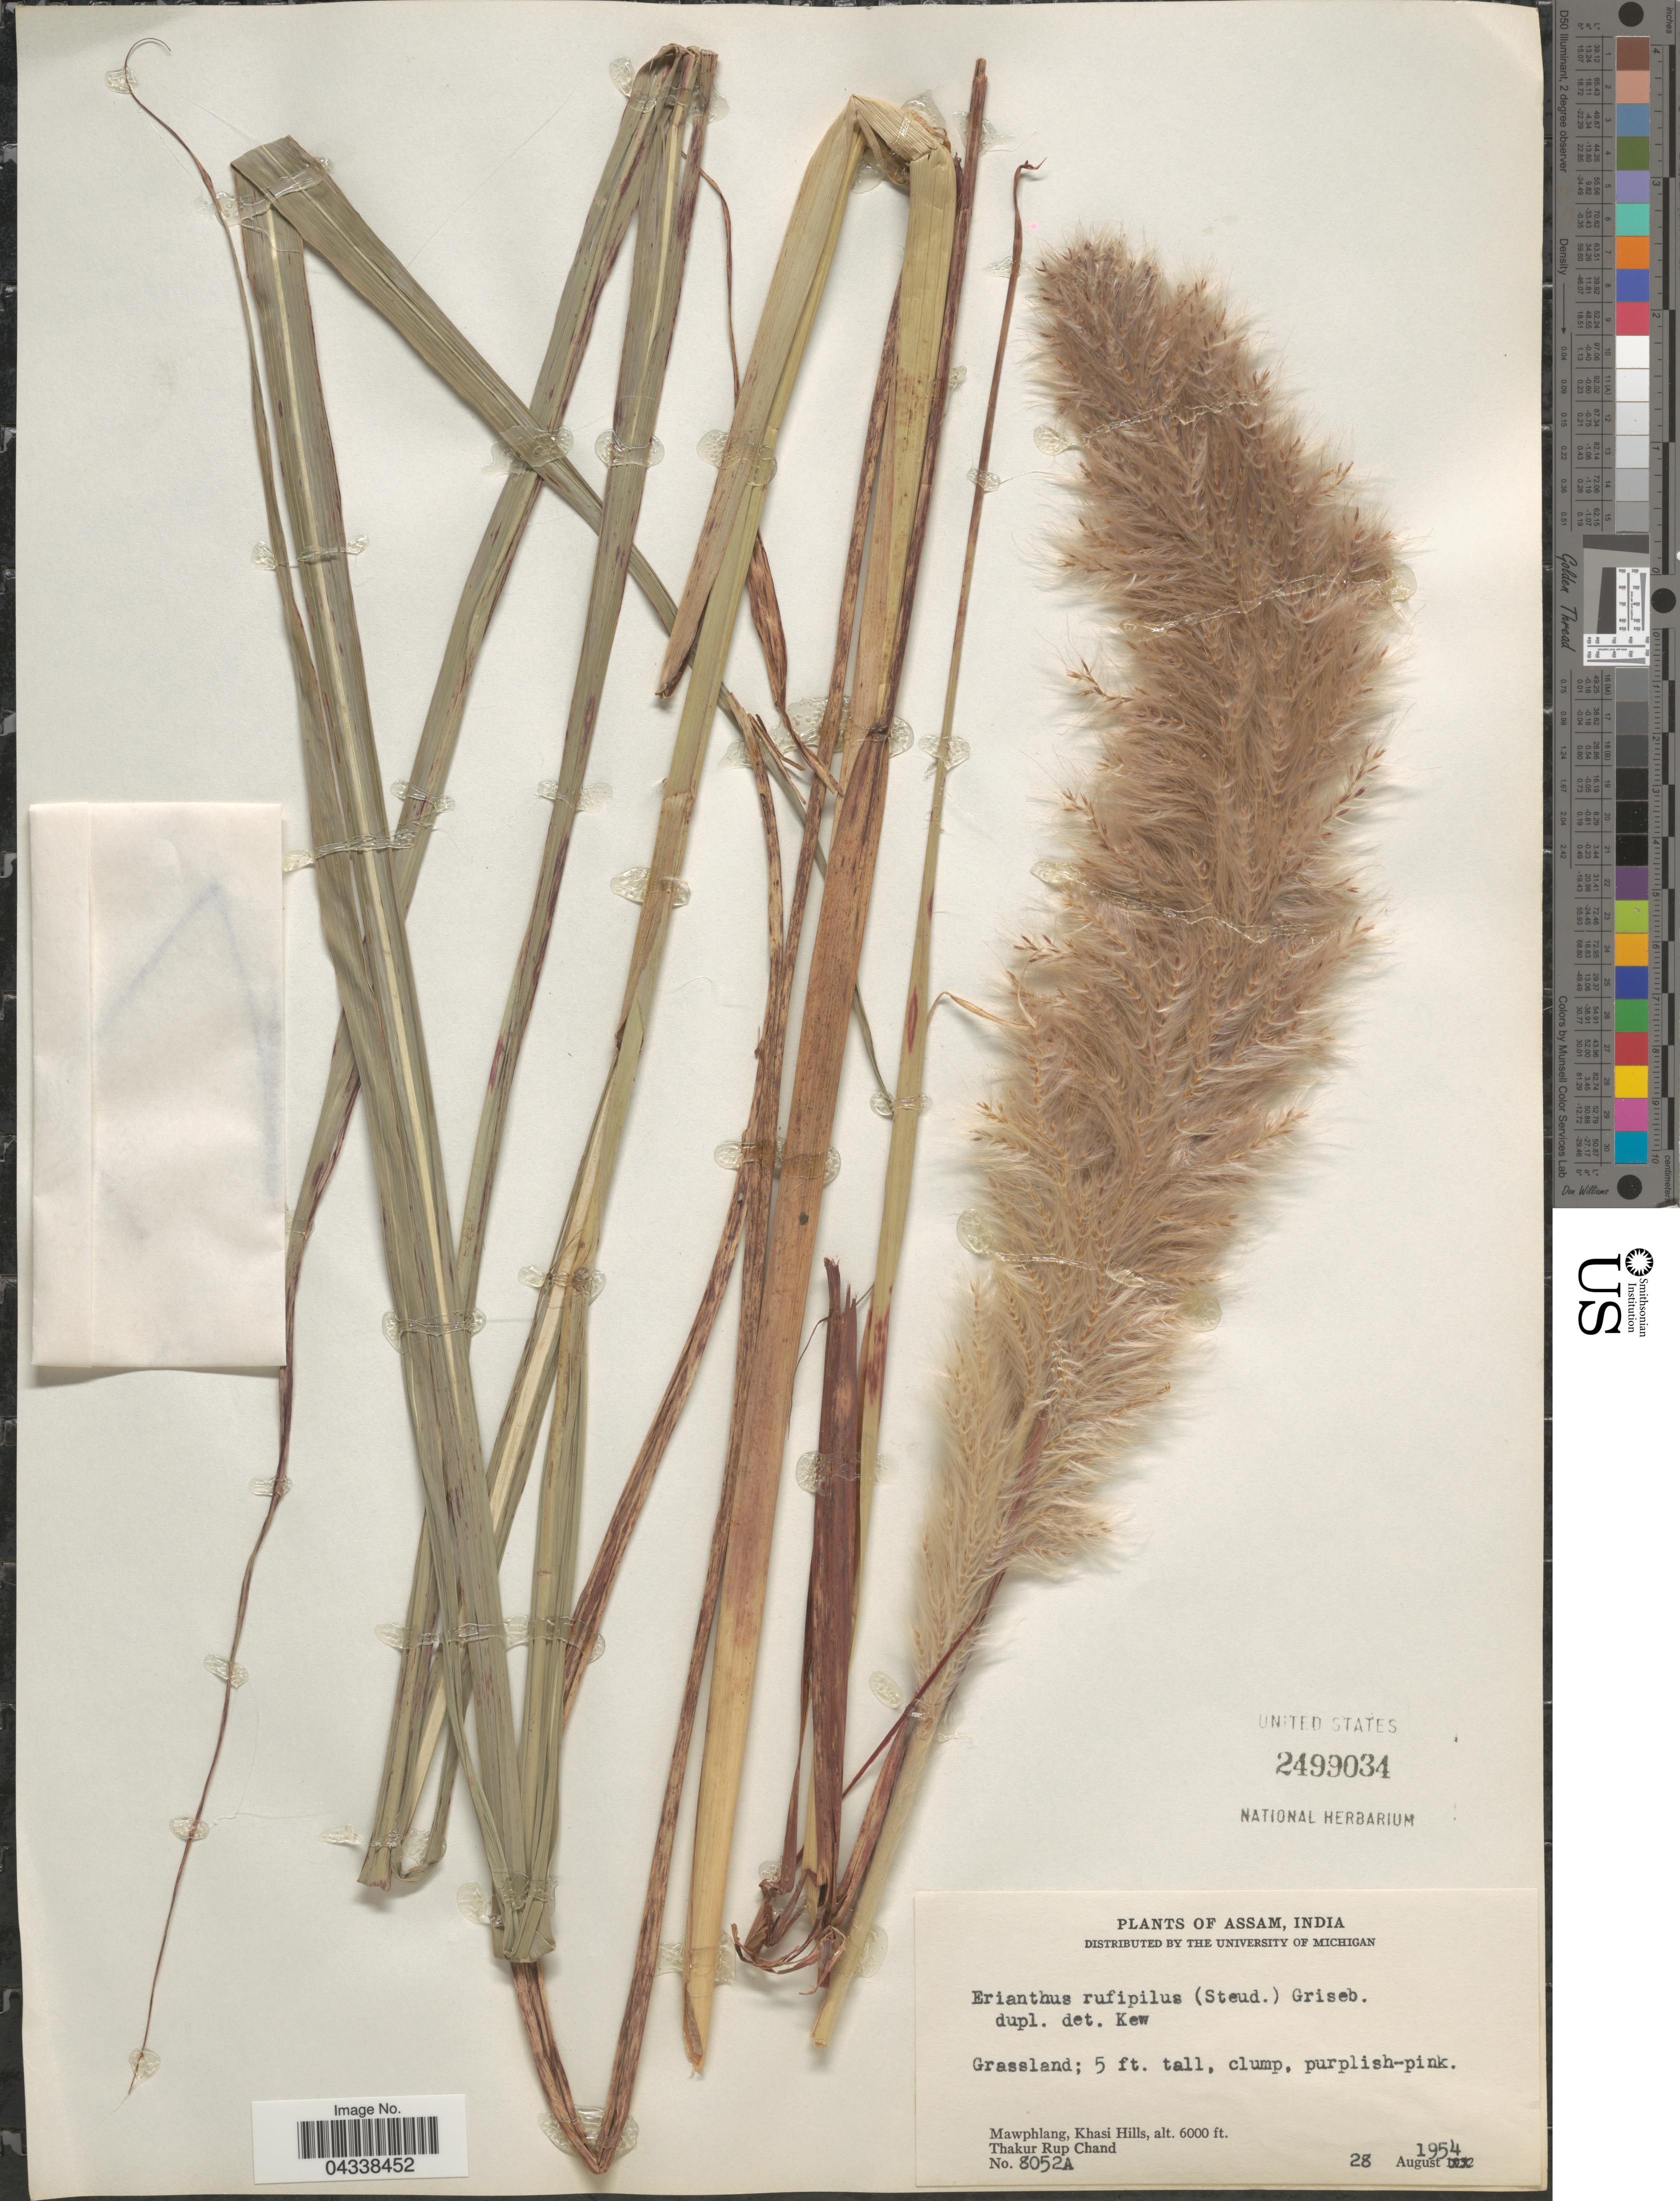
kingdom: Plantae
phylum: Tracheophyta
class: Liliopsida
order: Poales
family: Poaceae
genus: Saccharum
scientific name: Saccharum rufipilum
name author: Steud.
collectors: T. R. Chand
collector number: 8052A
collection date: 1954-08-28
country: India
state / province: Meghalaya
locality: Mawphlang, Khasi Hills.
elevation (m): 1829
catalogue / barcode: US 2499034